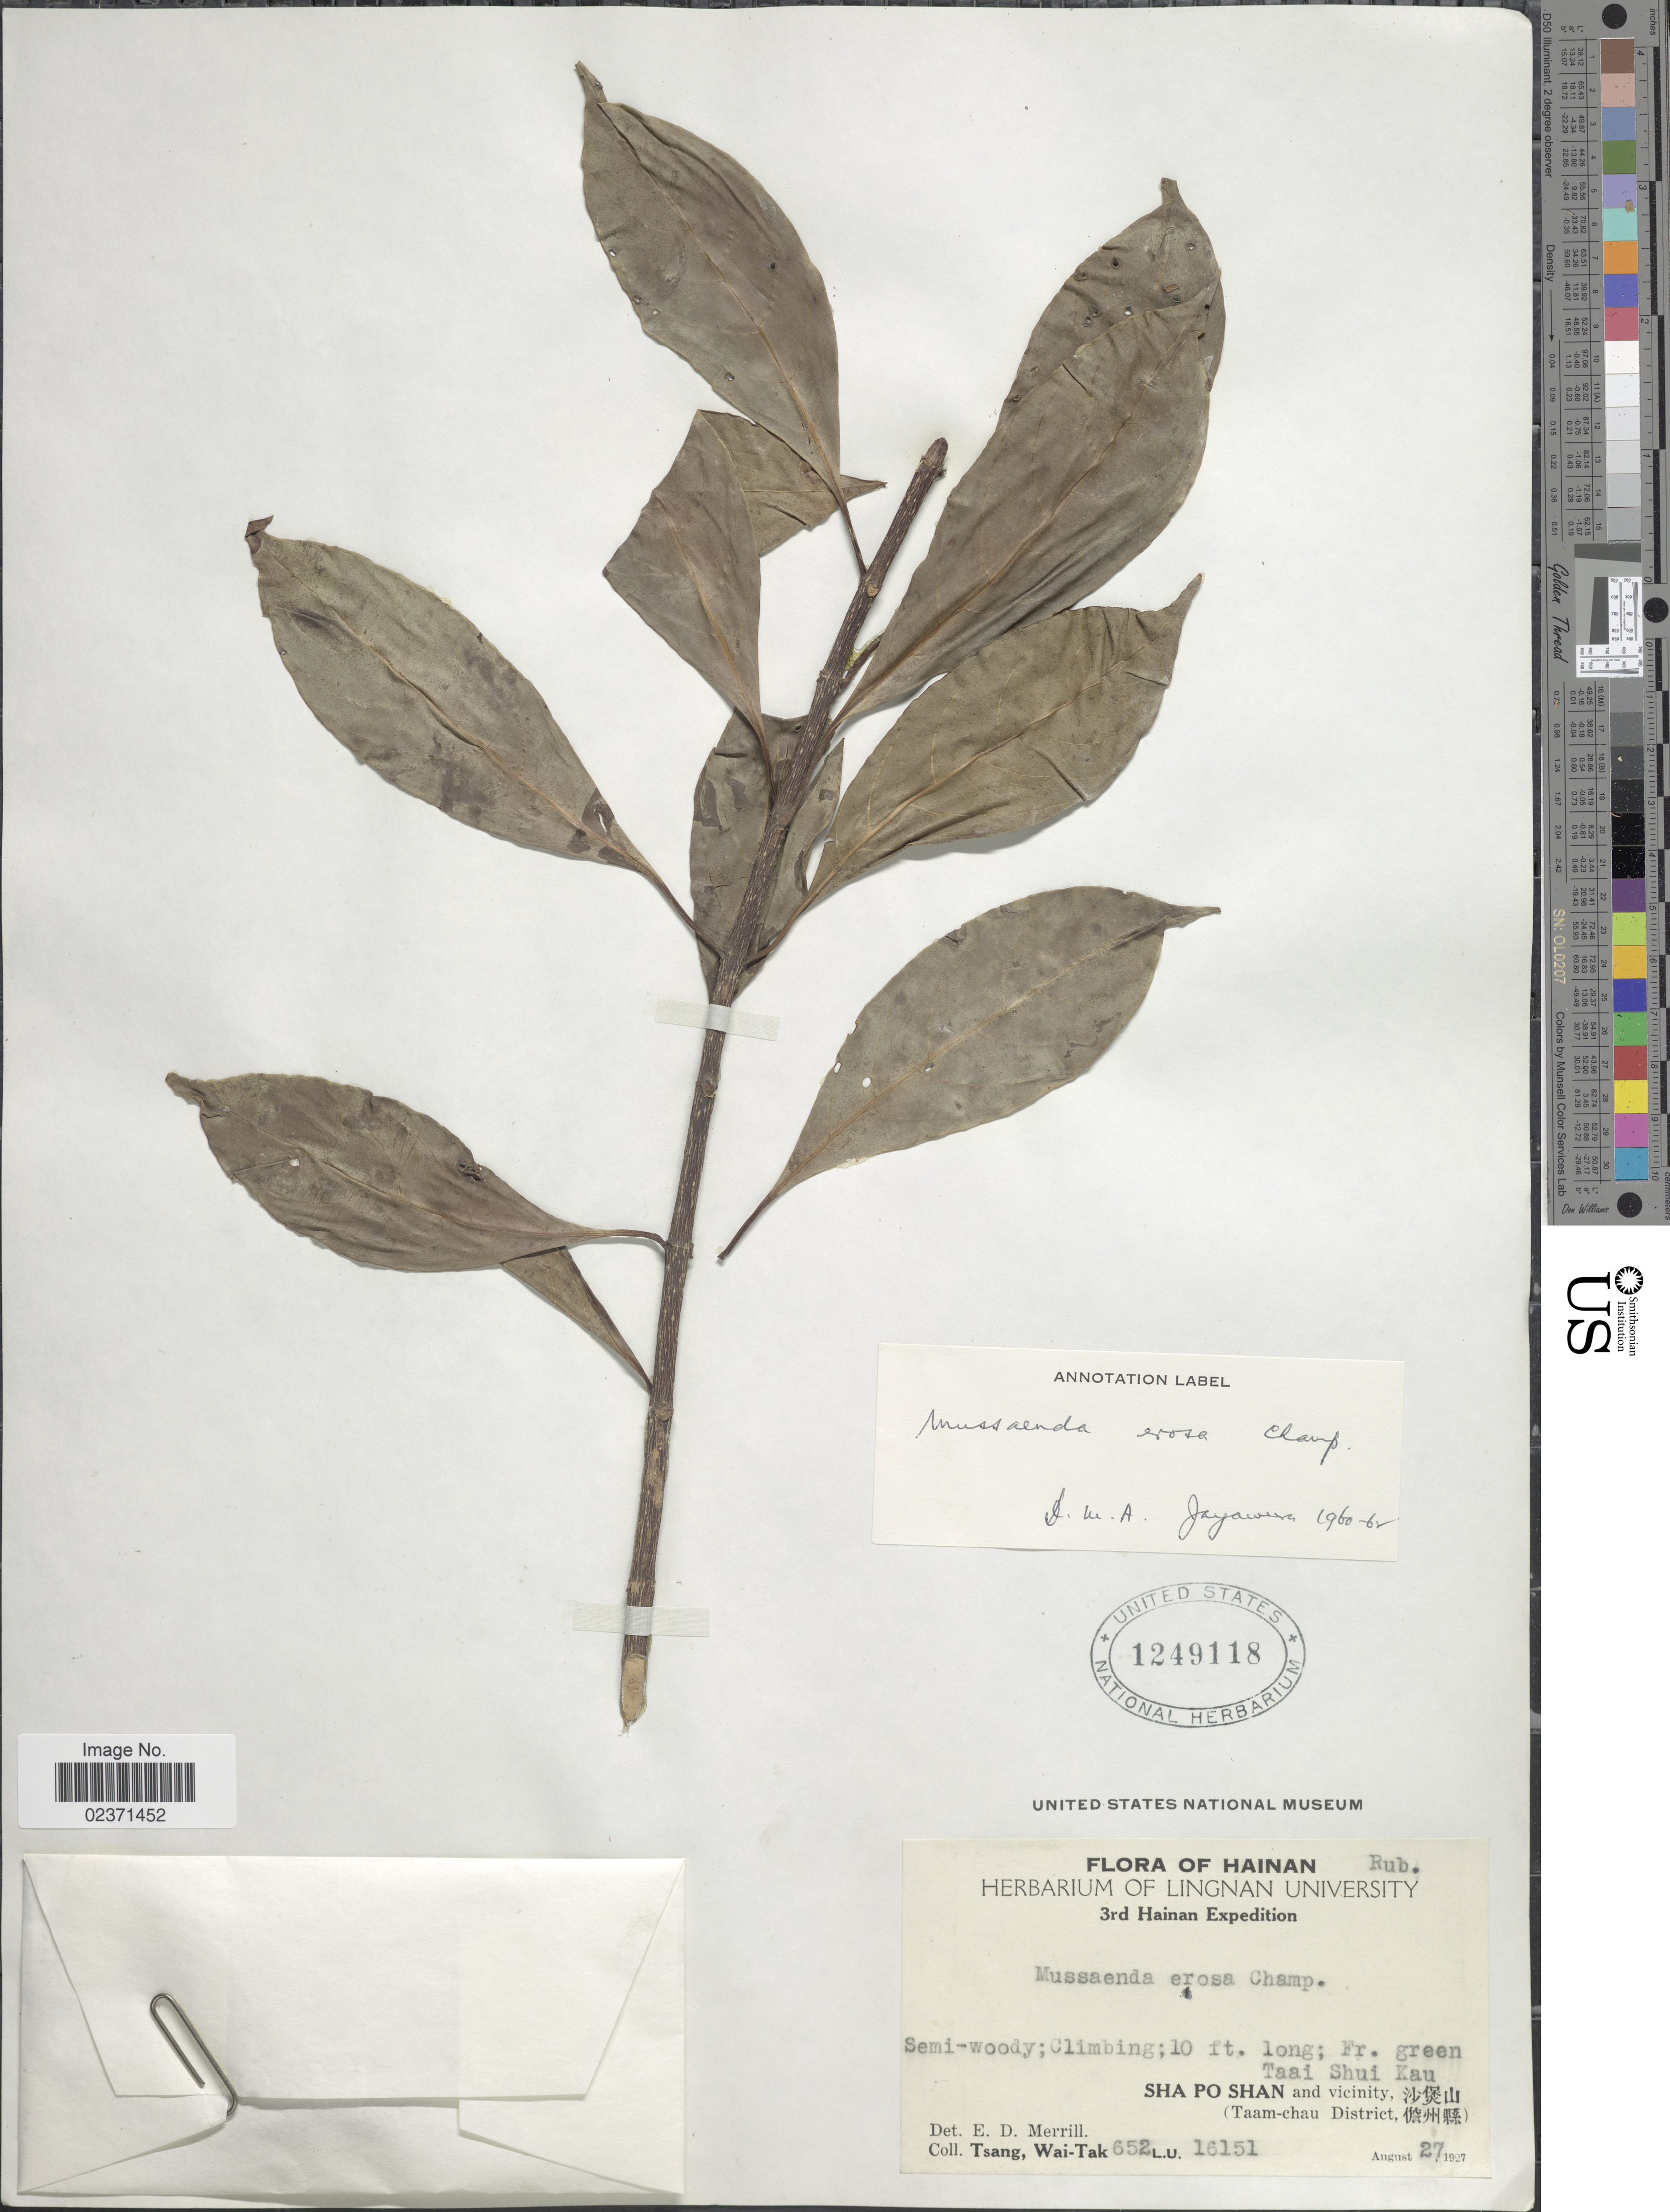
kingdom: Plantae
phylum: Tracheophyta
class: Magnoliopsida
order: Gentianales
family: Rubiaceae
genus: Mussaenda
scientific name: Mussaenda erosa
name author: Champ. ex Benth.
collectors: W. T. Tsang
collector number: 652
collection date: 1927-08-27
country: China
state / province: Hainan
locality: Taai Shui Kau Sha Po Shan and vicinity (Taam-chau District)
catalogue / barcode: US 1249118